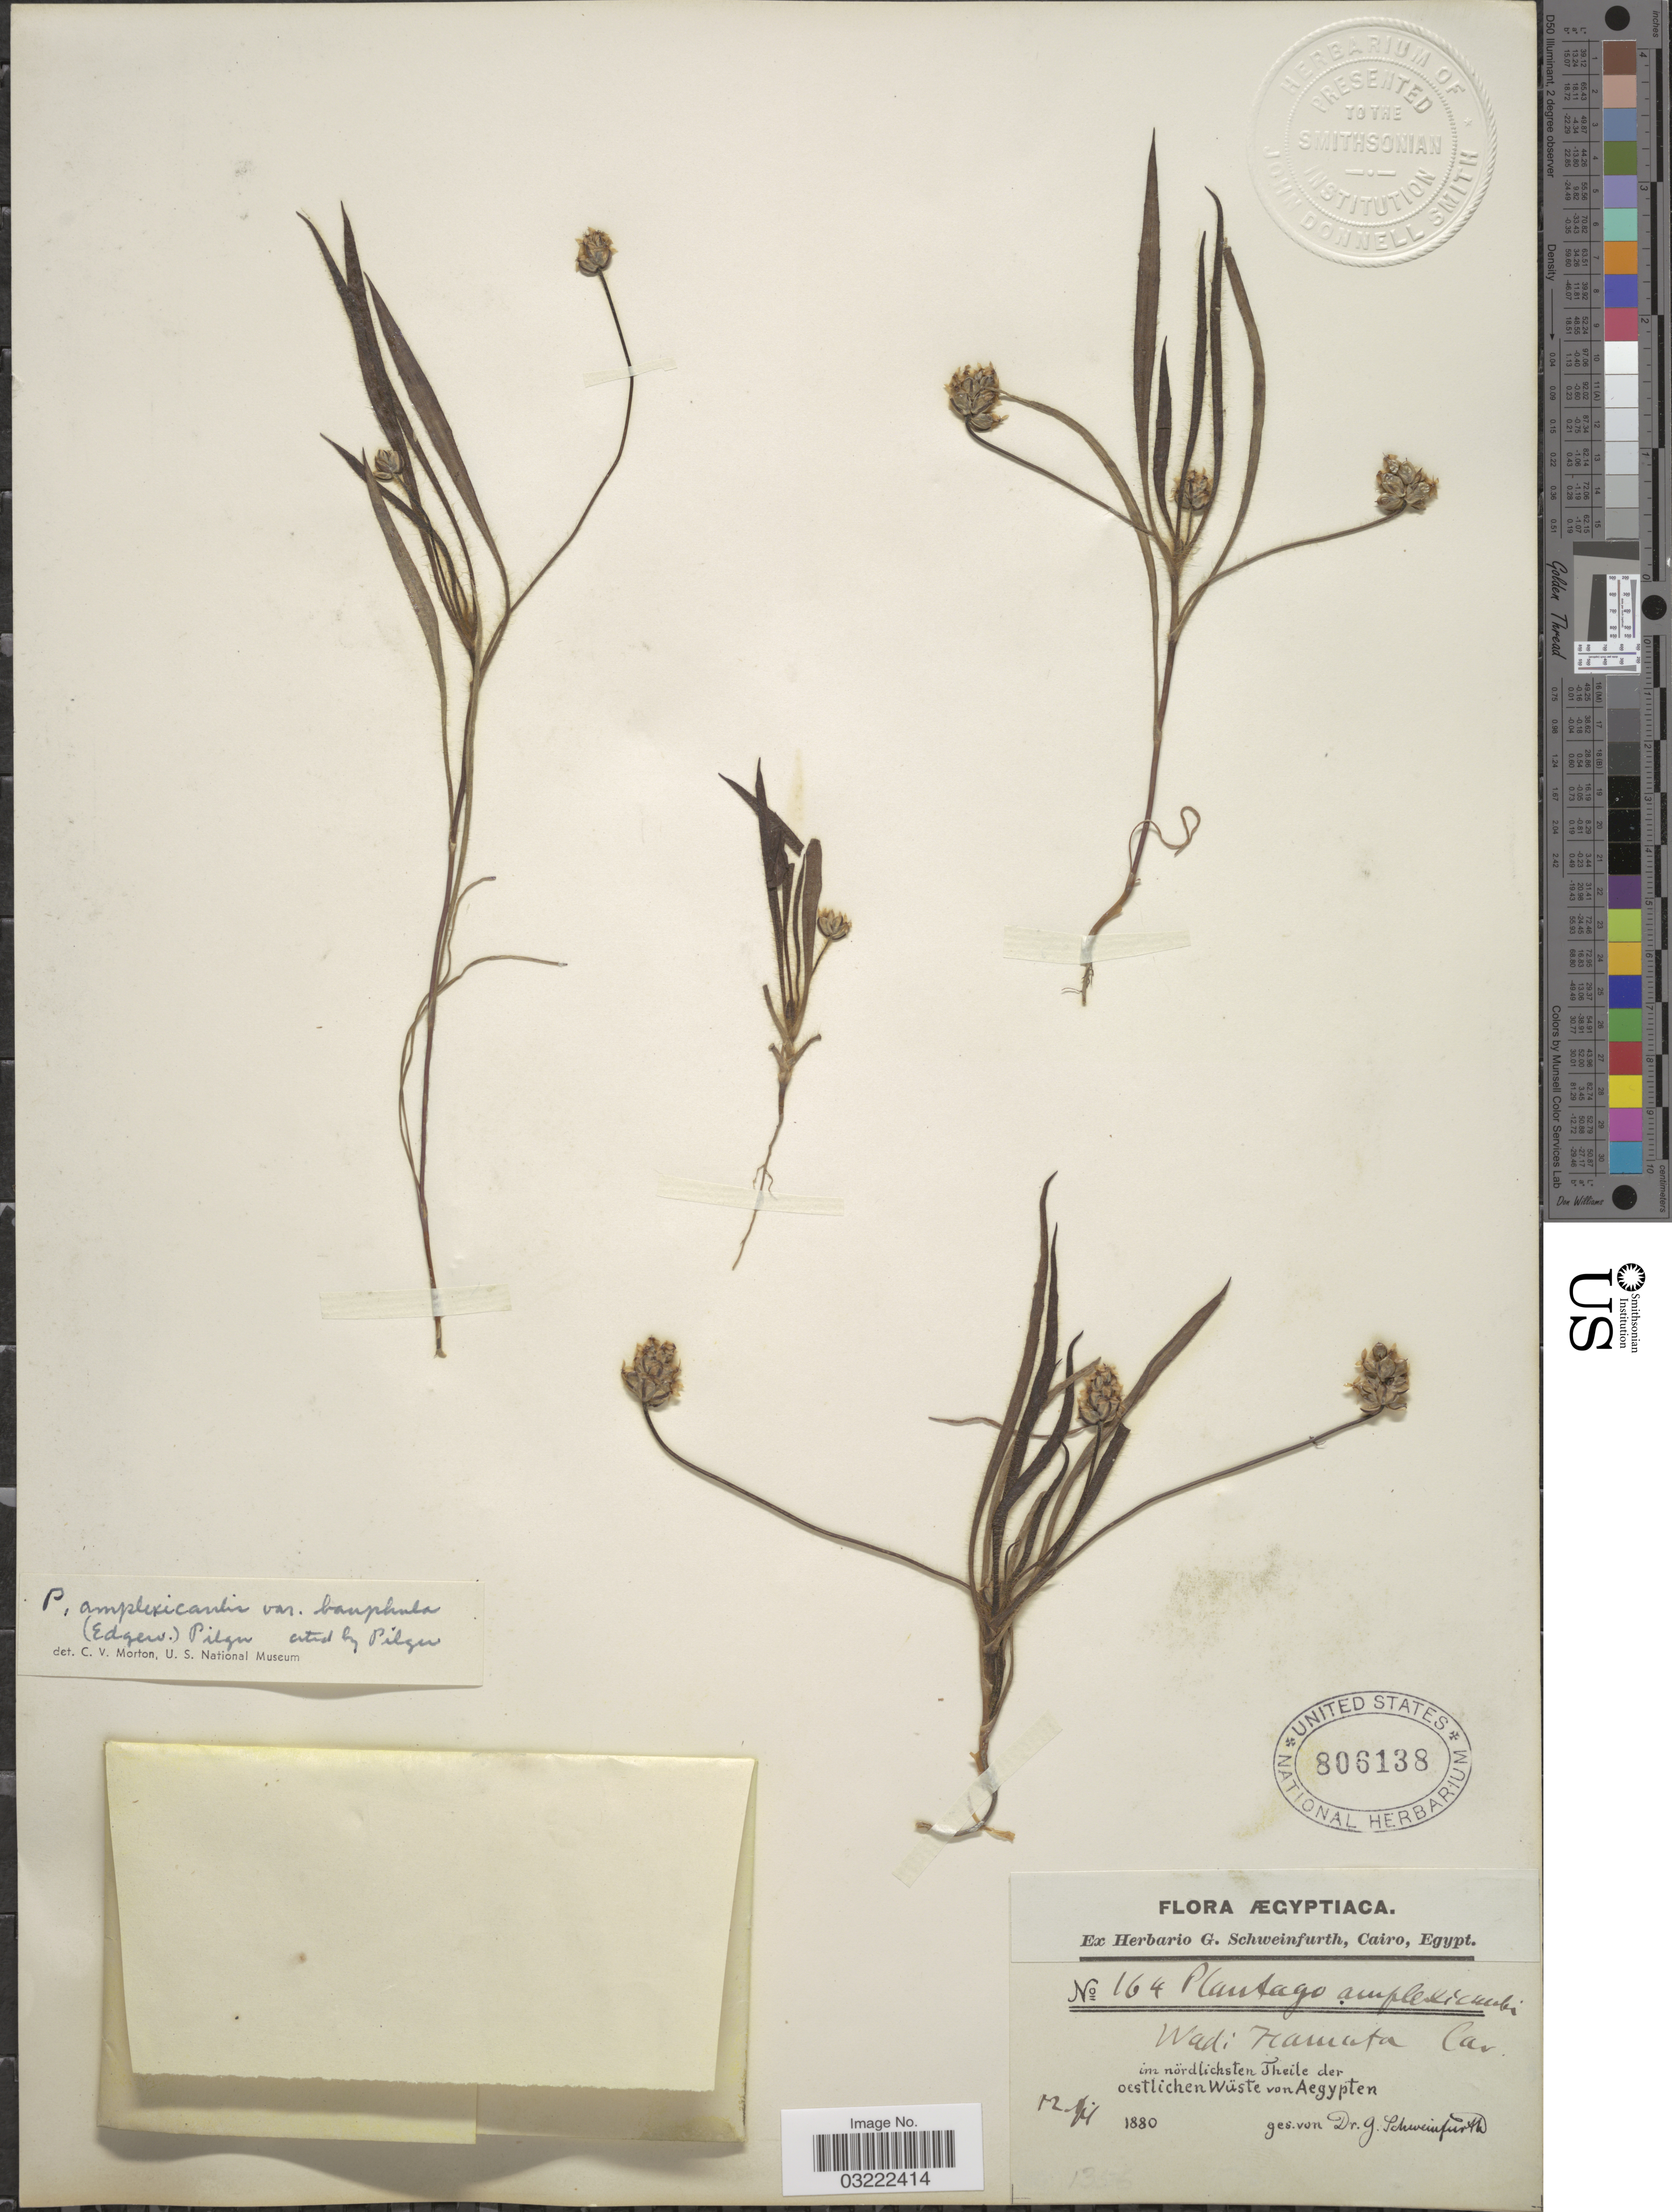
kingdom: Plantae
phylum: Tracheophyta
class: Magnoliopsida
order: Lamiales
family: Plantaginaceae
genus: Plantago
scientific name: Plantago amplexicaulis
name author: Cav.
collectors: G. A. Schweinfurth (herbarium)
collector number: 164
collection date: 1880-04-12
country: Egypt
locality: Im nördlicksten Theile der oestlichten Wüste von Aegypten.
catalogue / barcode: US 806138